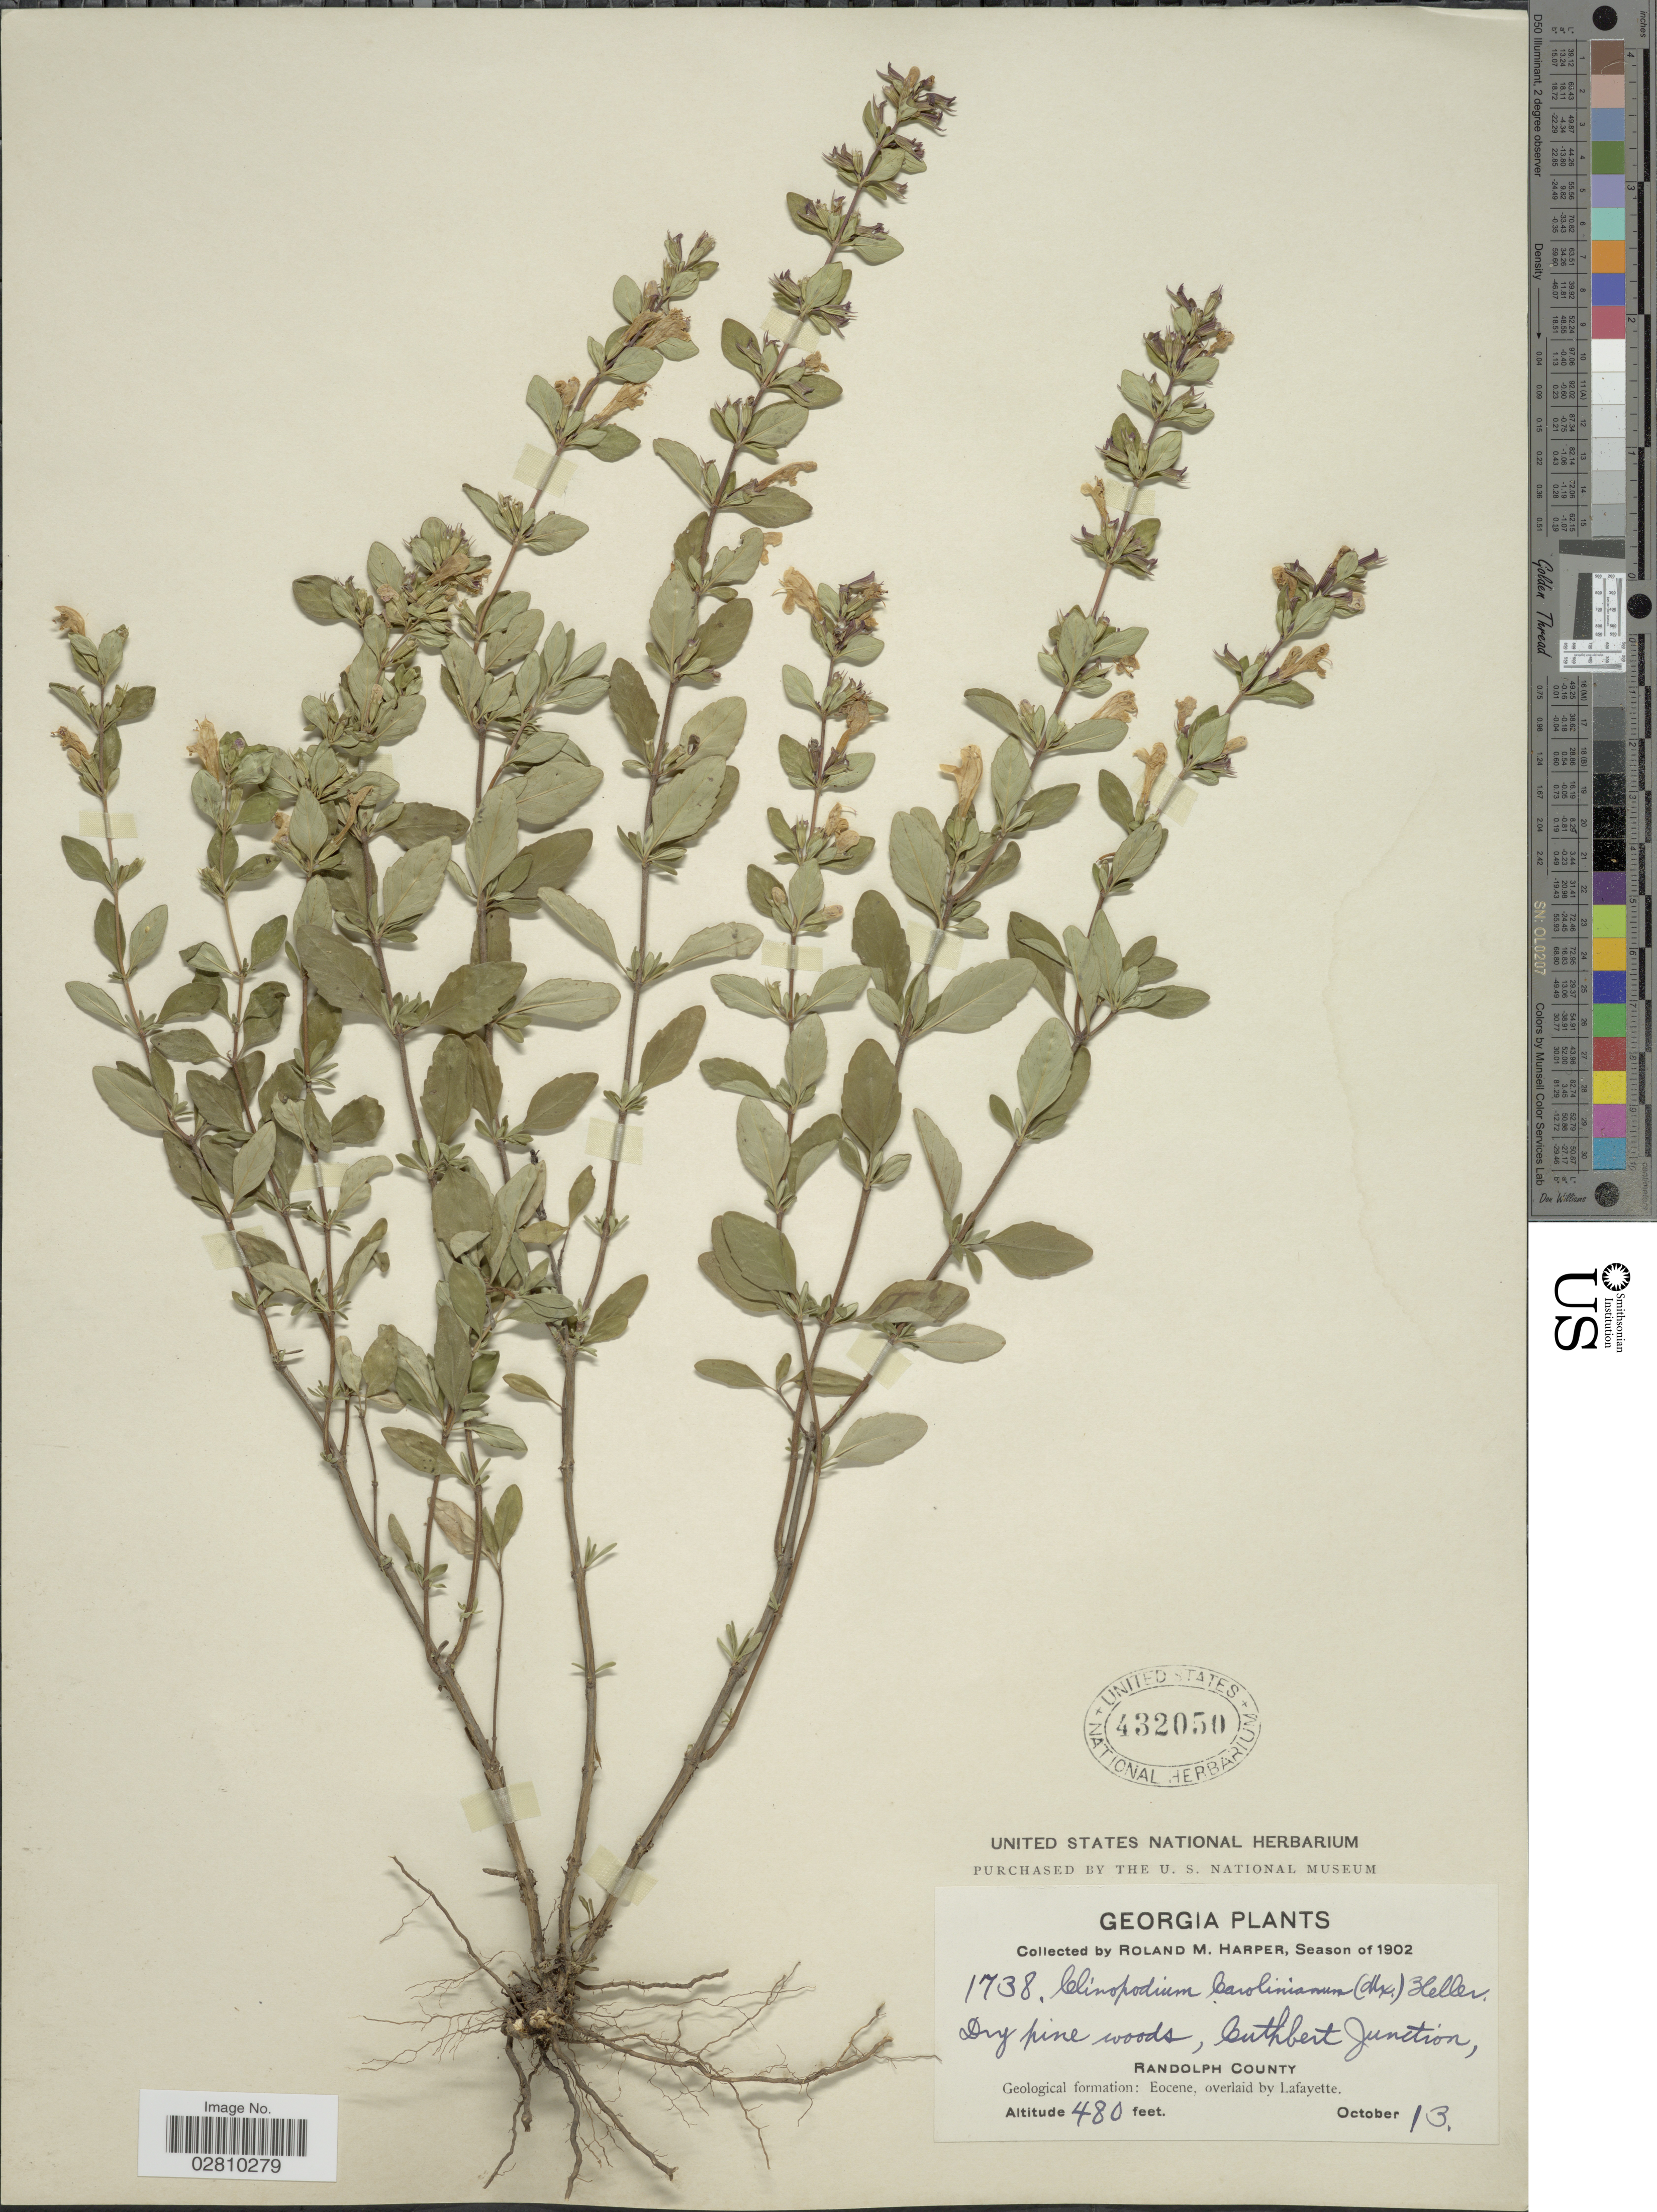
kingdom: Plantae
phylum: Tracheophyta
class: Magnoliopsida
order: Lamiales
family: Lamiaceae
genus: Clinopodium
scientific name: Clinopodium carolinianum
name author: Mill.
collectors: R. M. Harper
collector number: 1738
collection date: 1902-10-13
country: United States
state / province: Georgia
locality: Dry pine woods, Cuthbert Junction, Randolph County.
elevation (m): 146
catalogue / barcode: US 432050